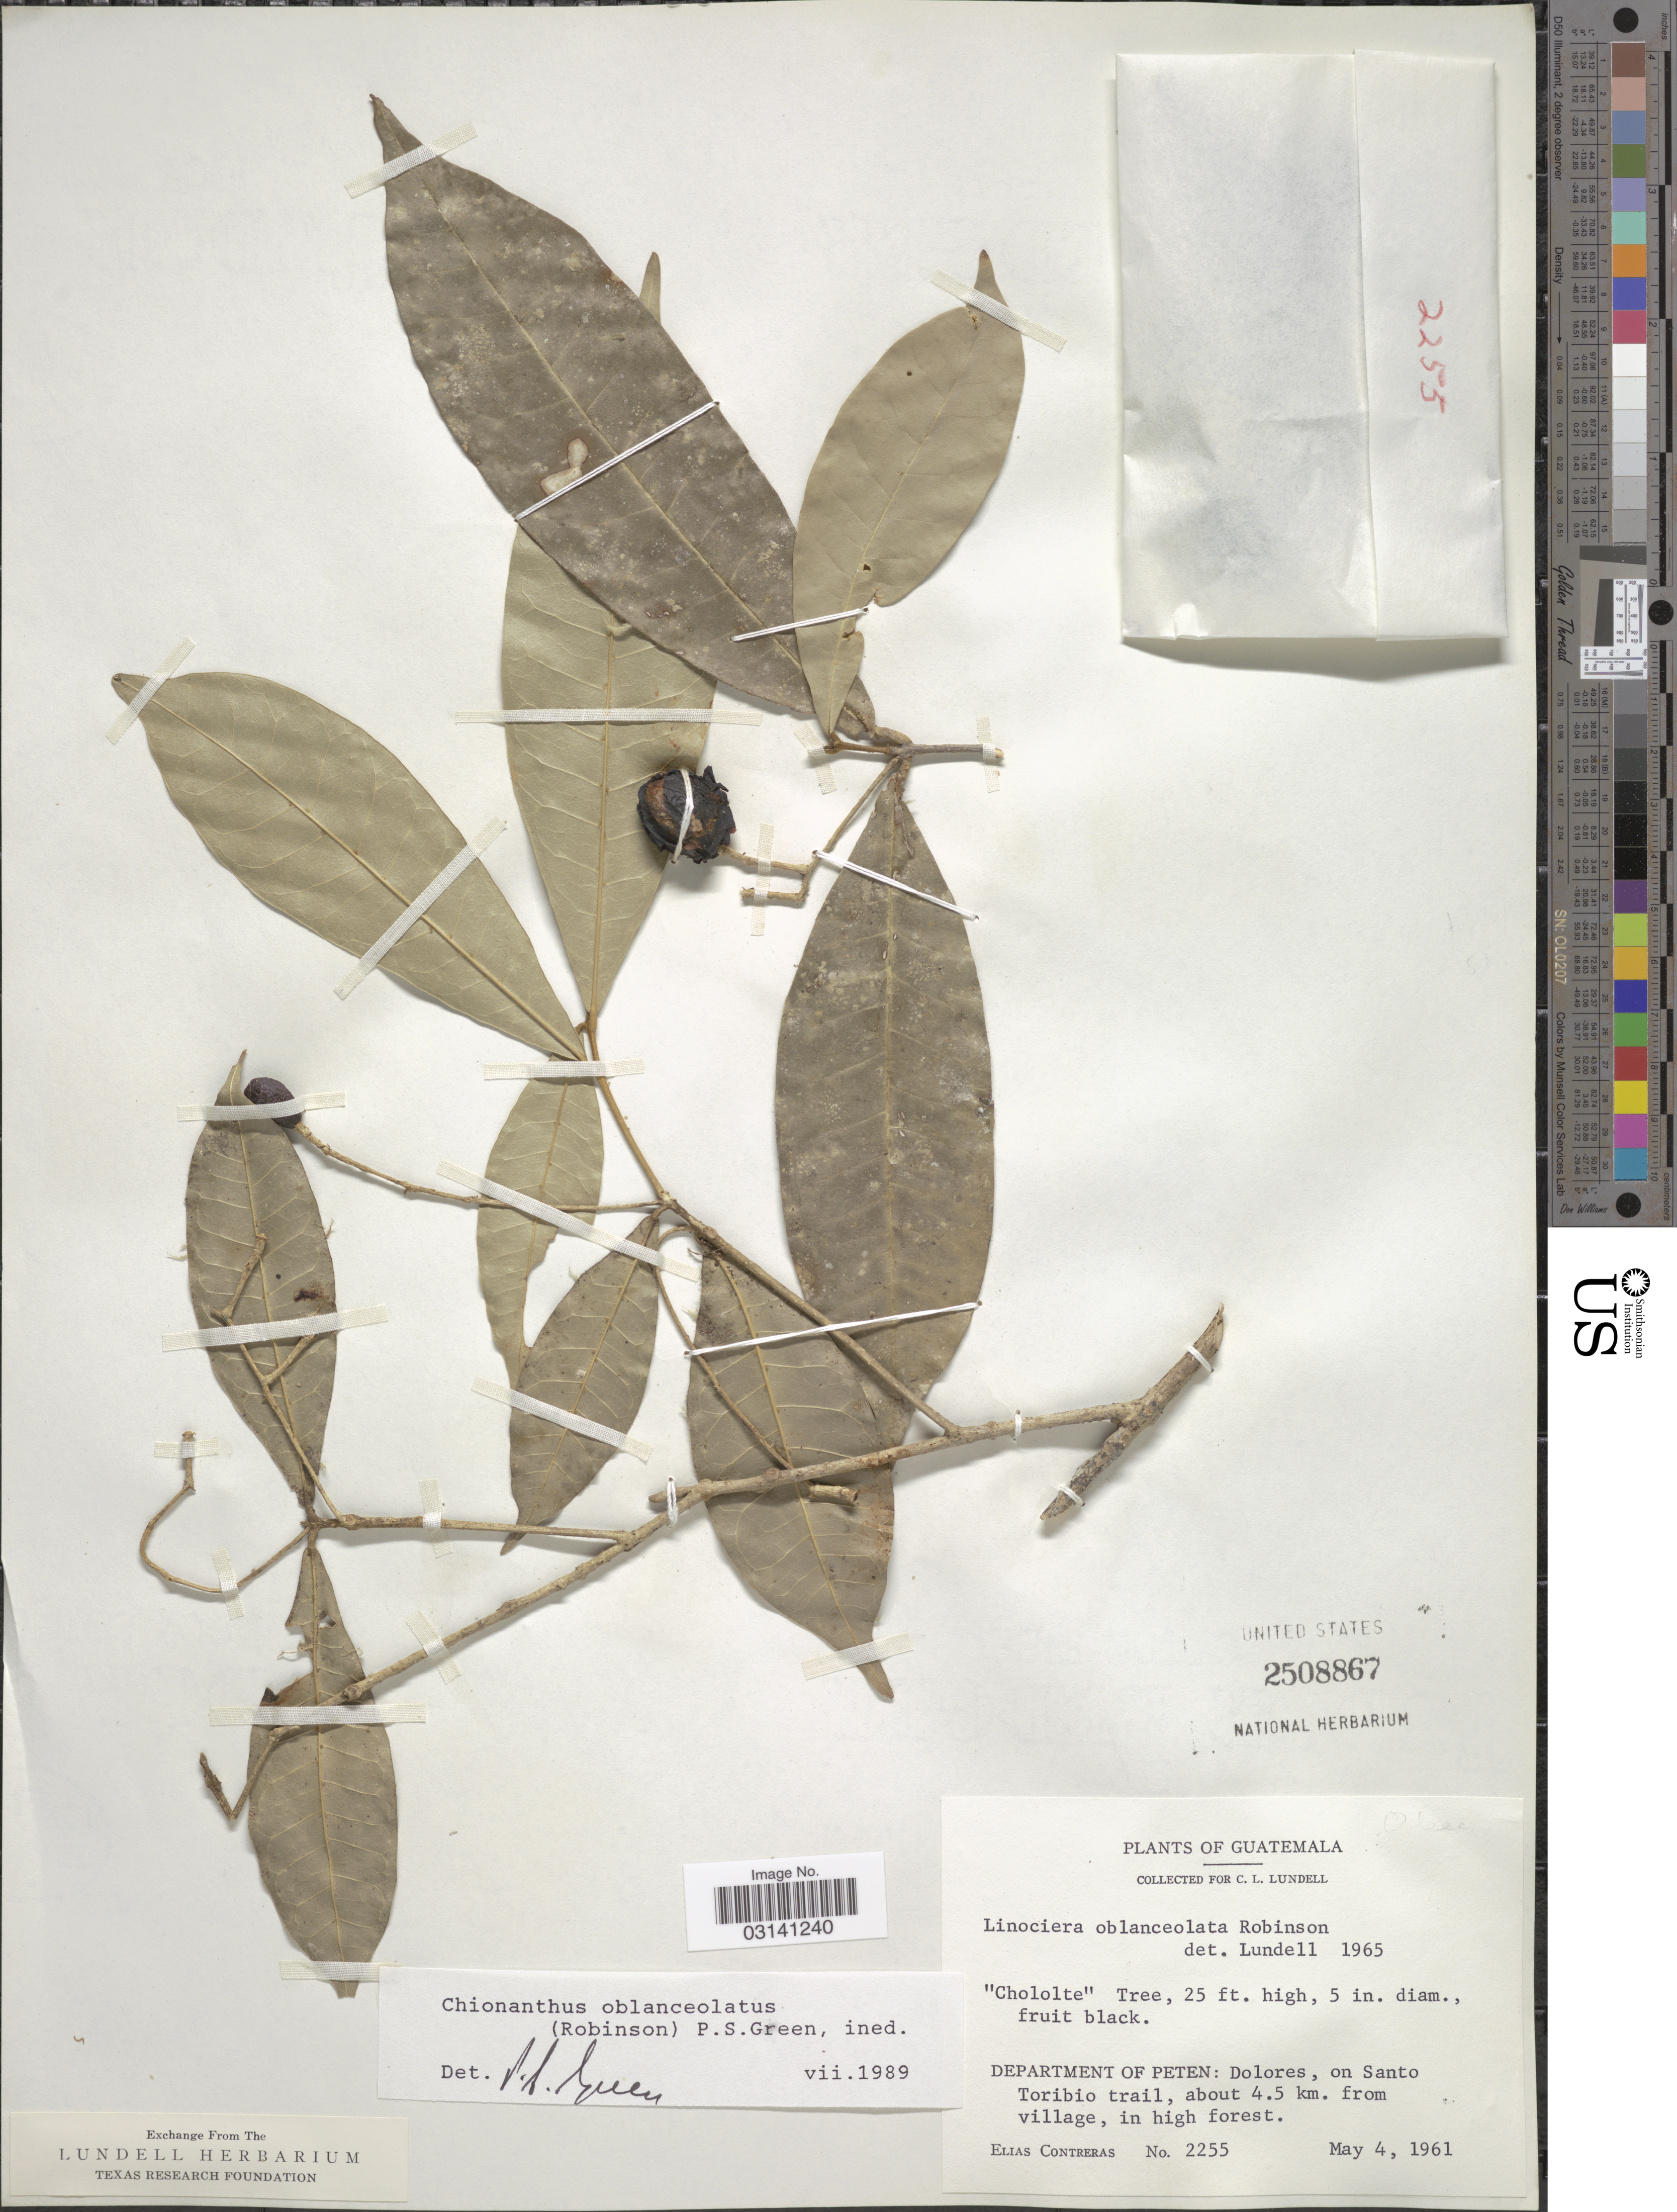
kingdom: Plantae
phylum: Tracheophyta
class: Magnoliopsida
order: Lamiales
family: Oleaceae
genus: Chionanthus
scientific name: Chionanthus oblanceolatus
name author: (B.L. Rob.) P.S. Green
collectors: E. Contreras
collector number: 2255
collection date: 1961-05-04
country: Guatemala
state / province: El Petén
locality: Department of Peten: Dolores, on Santo Toribio trail, about 4.5 km. from village, in high forest.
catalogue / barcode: US 2508867